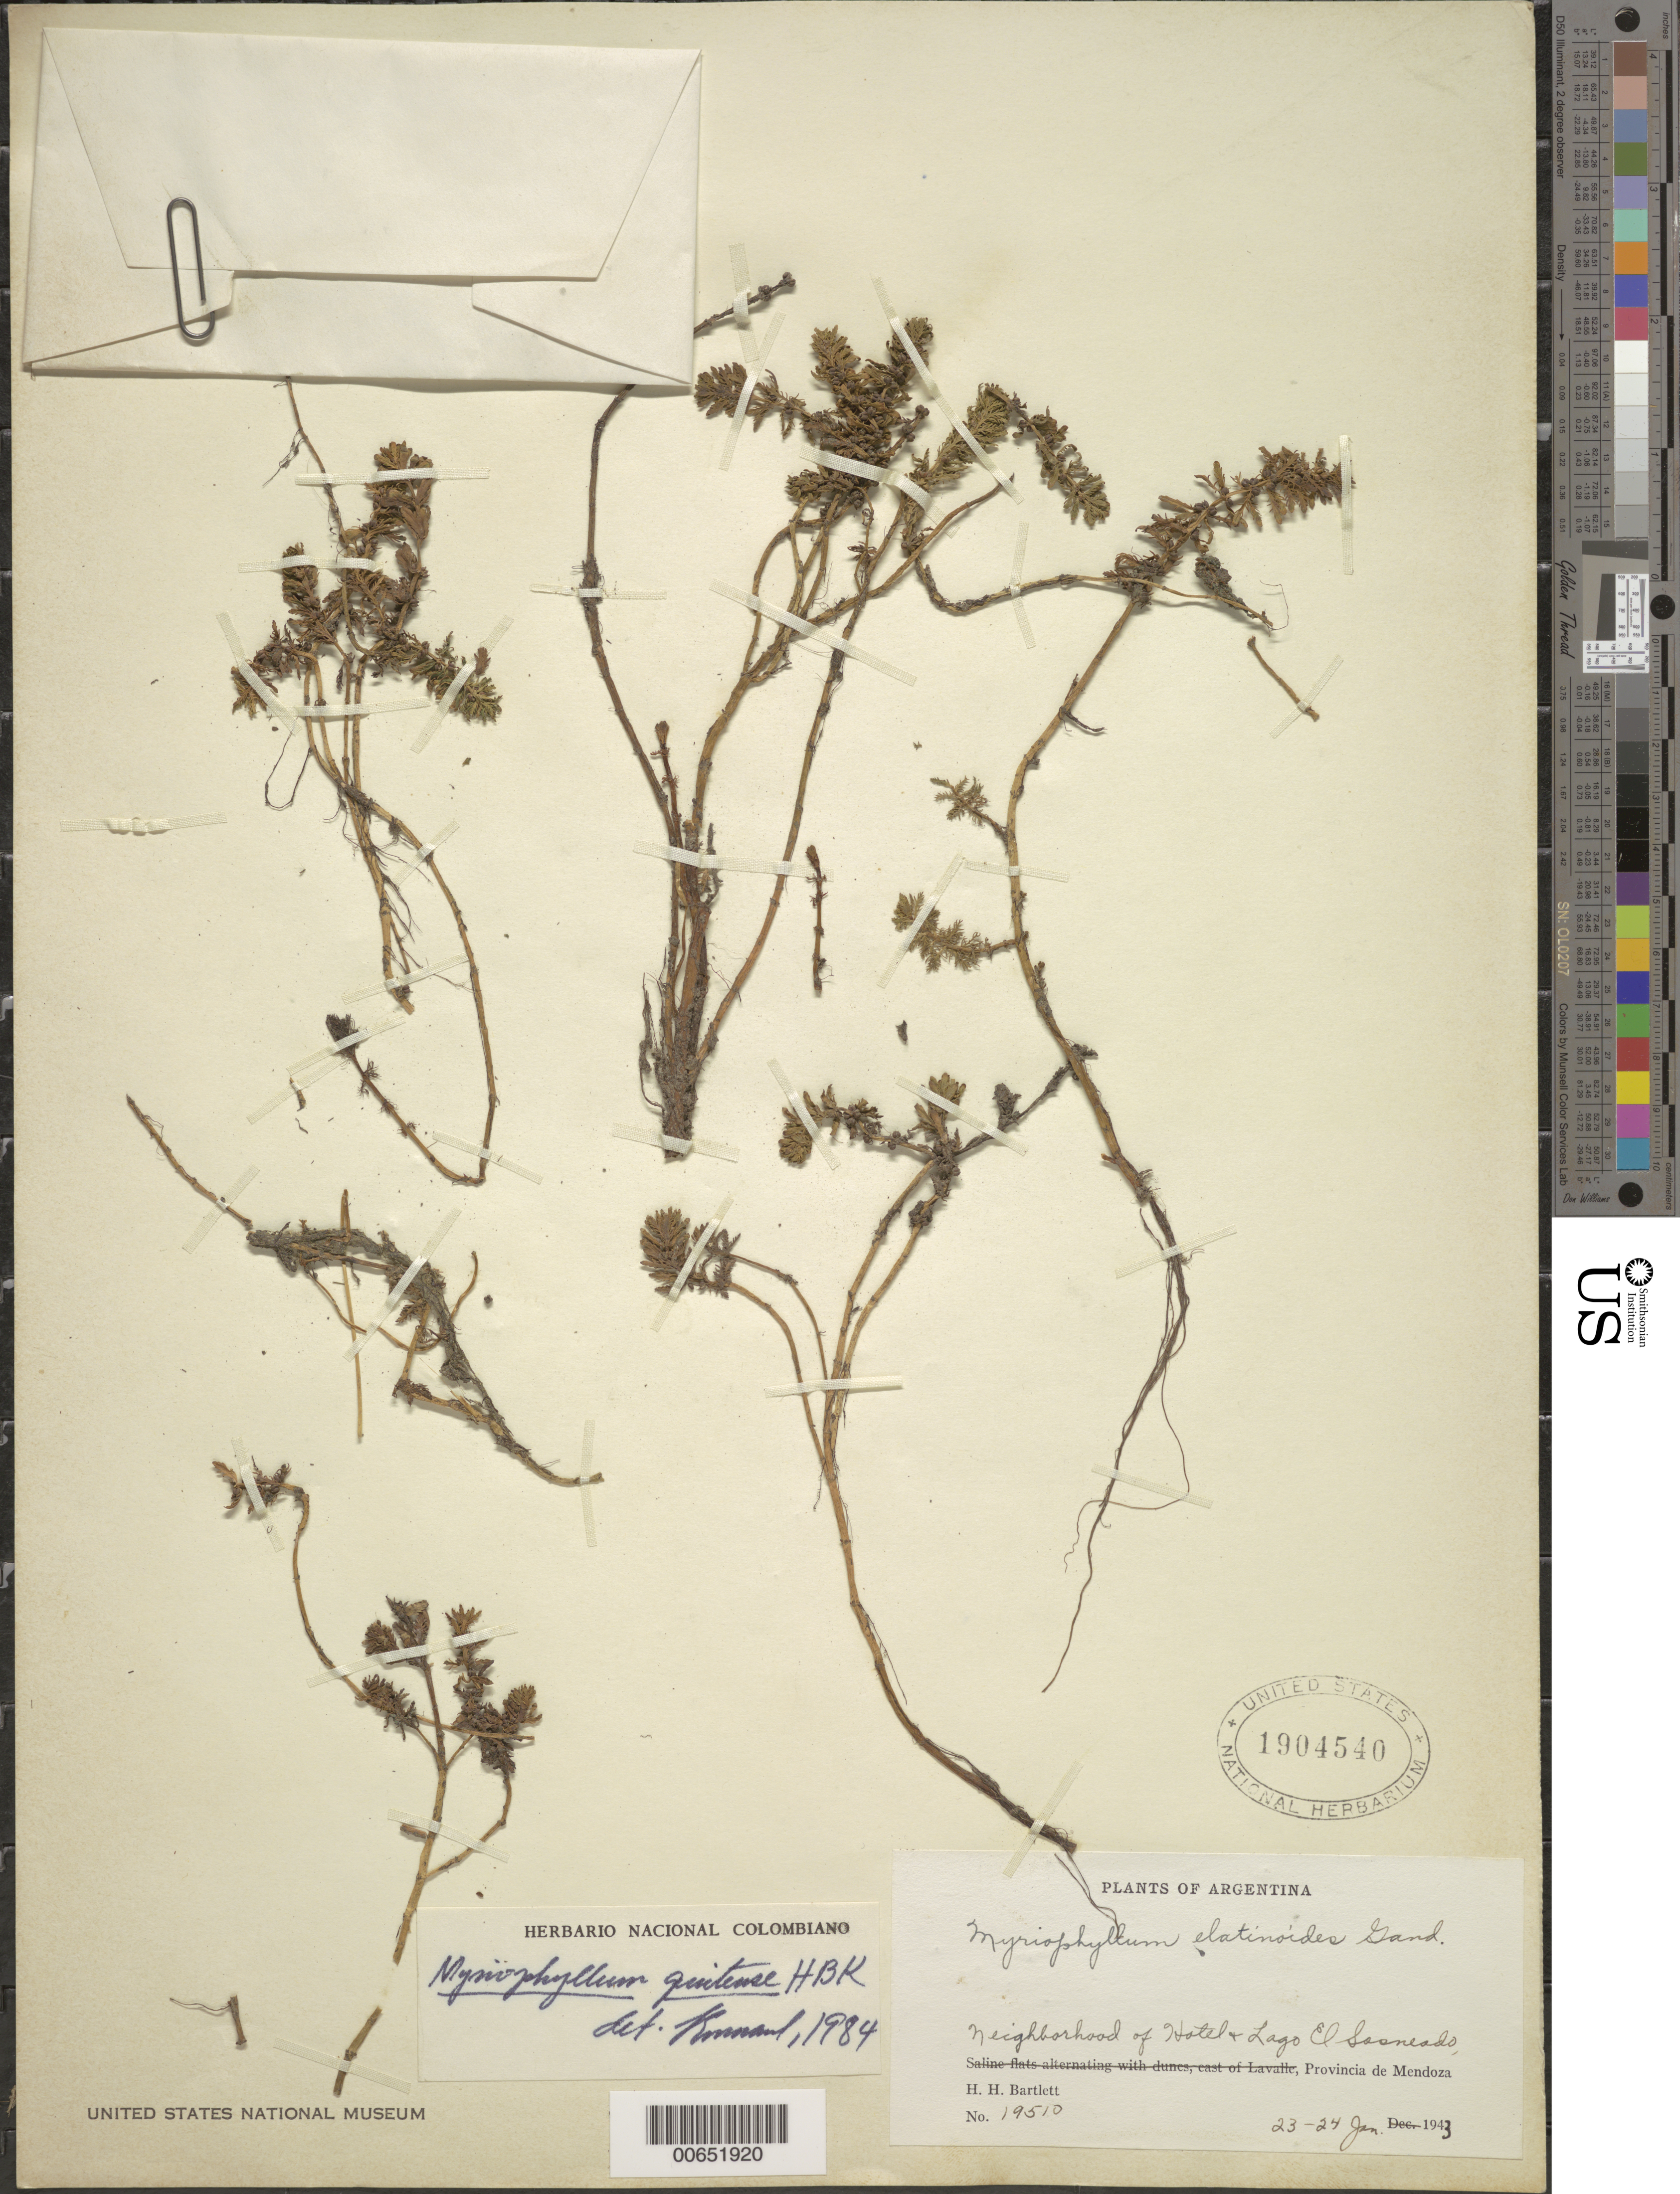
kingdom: Plantae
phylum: Tracheophyta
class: Magnoliopsida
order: Saxifragales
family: Haloragaceae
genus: Myriophyllum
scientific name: Myriophyllum quitense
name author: Kunth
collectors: H. H. Bartlett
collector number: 19510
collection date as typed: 23 Jan 1943 to 24 Jan 1943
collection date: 1943-01-23/1943-01-24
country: Argentina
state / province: Mendoza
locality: Hotel and lake El Sasneado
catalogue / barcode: US 1904540